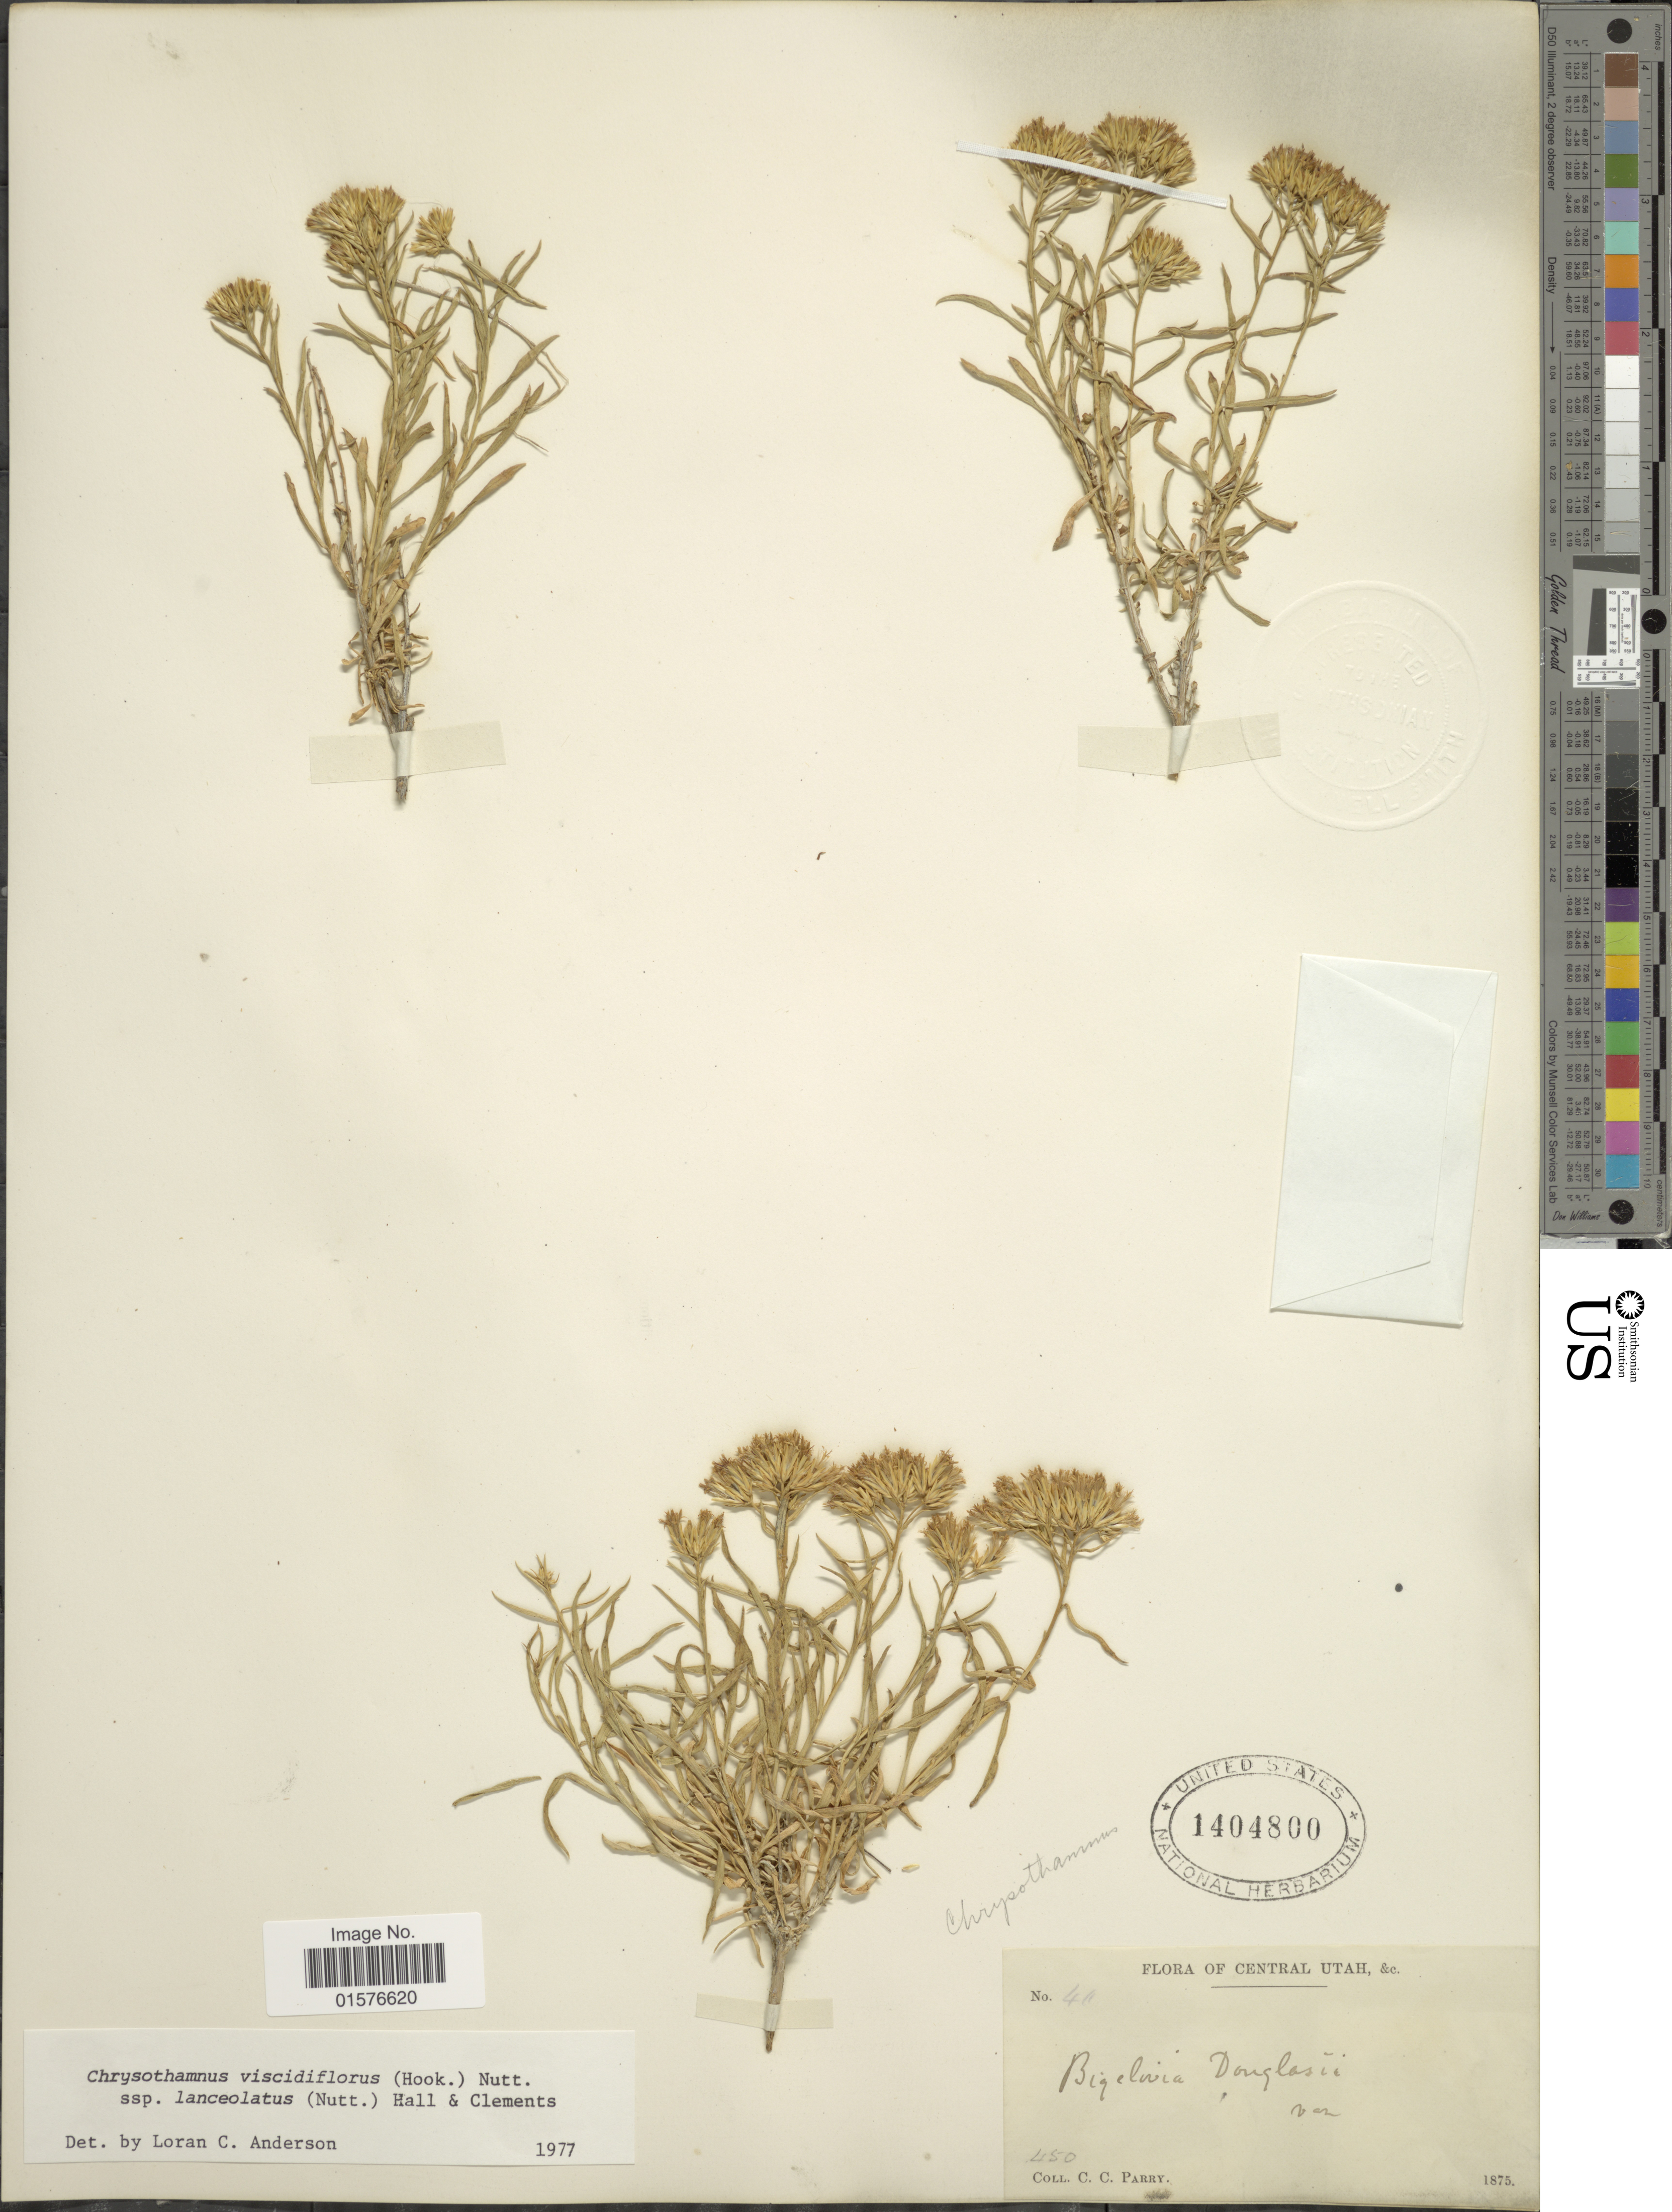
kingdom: Plantae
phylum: Tracheophyta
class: Magnoliopsida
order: Asterales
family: Asteraceae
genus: Chrysothamnus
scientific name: Chrysothamnus viscidiflorus subsp. lanceolatus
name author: (Nutt.) H.M. Hall & Clem.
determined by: Urbatsch, Lowell E., Curator (LSU), Louisiana State University (UNITED STATES)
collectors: C. C. Parry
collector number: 40*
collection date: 1875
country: United States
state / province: Utah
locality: Central Utah, &c.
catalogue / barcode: US 1404800